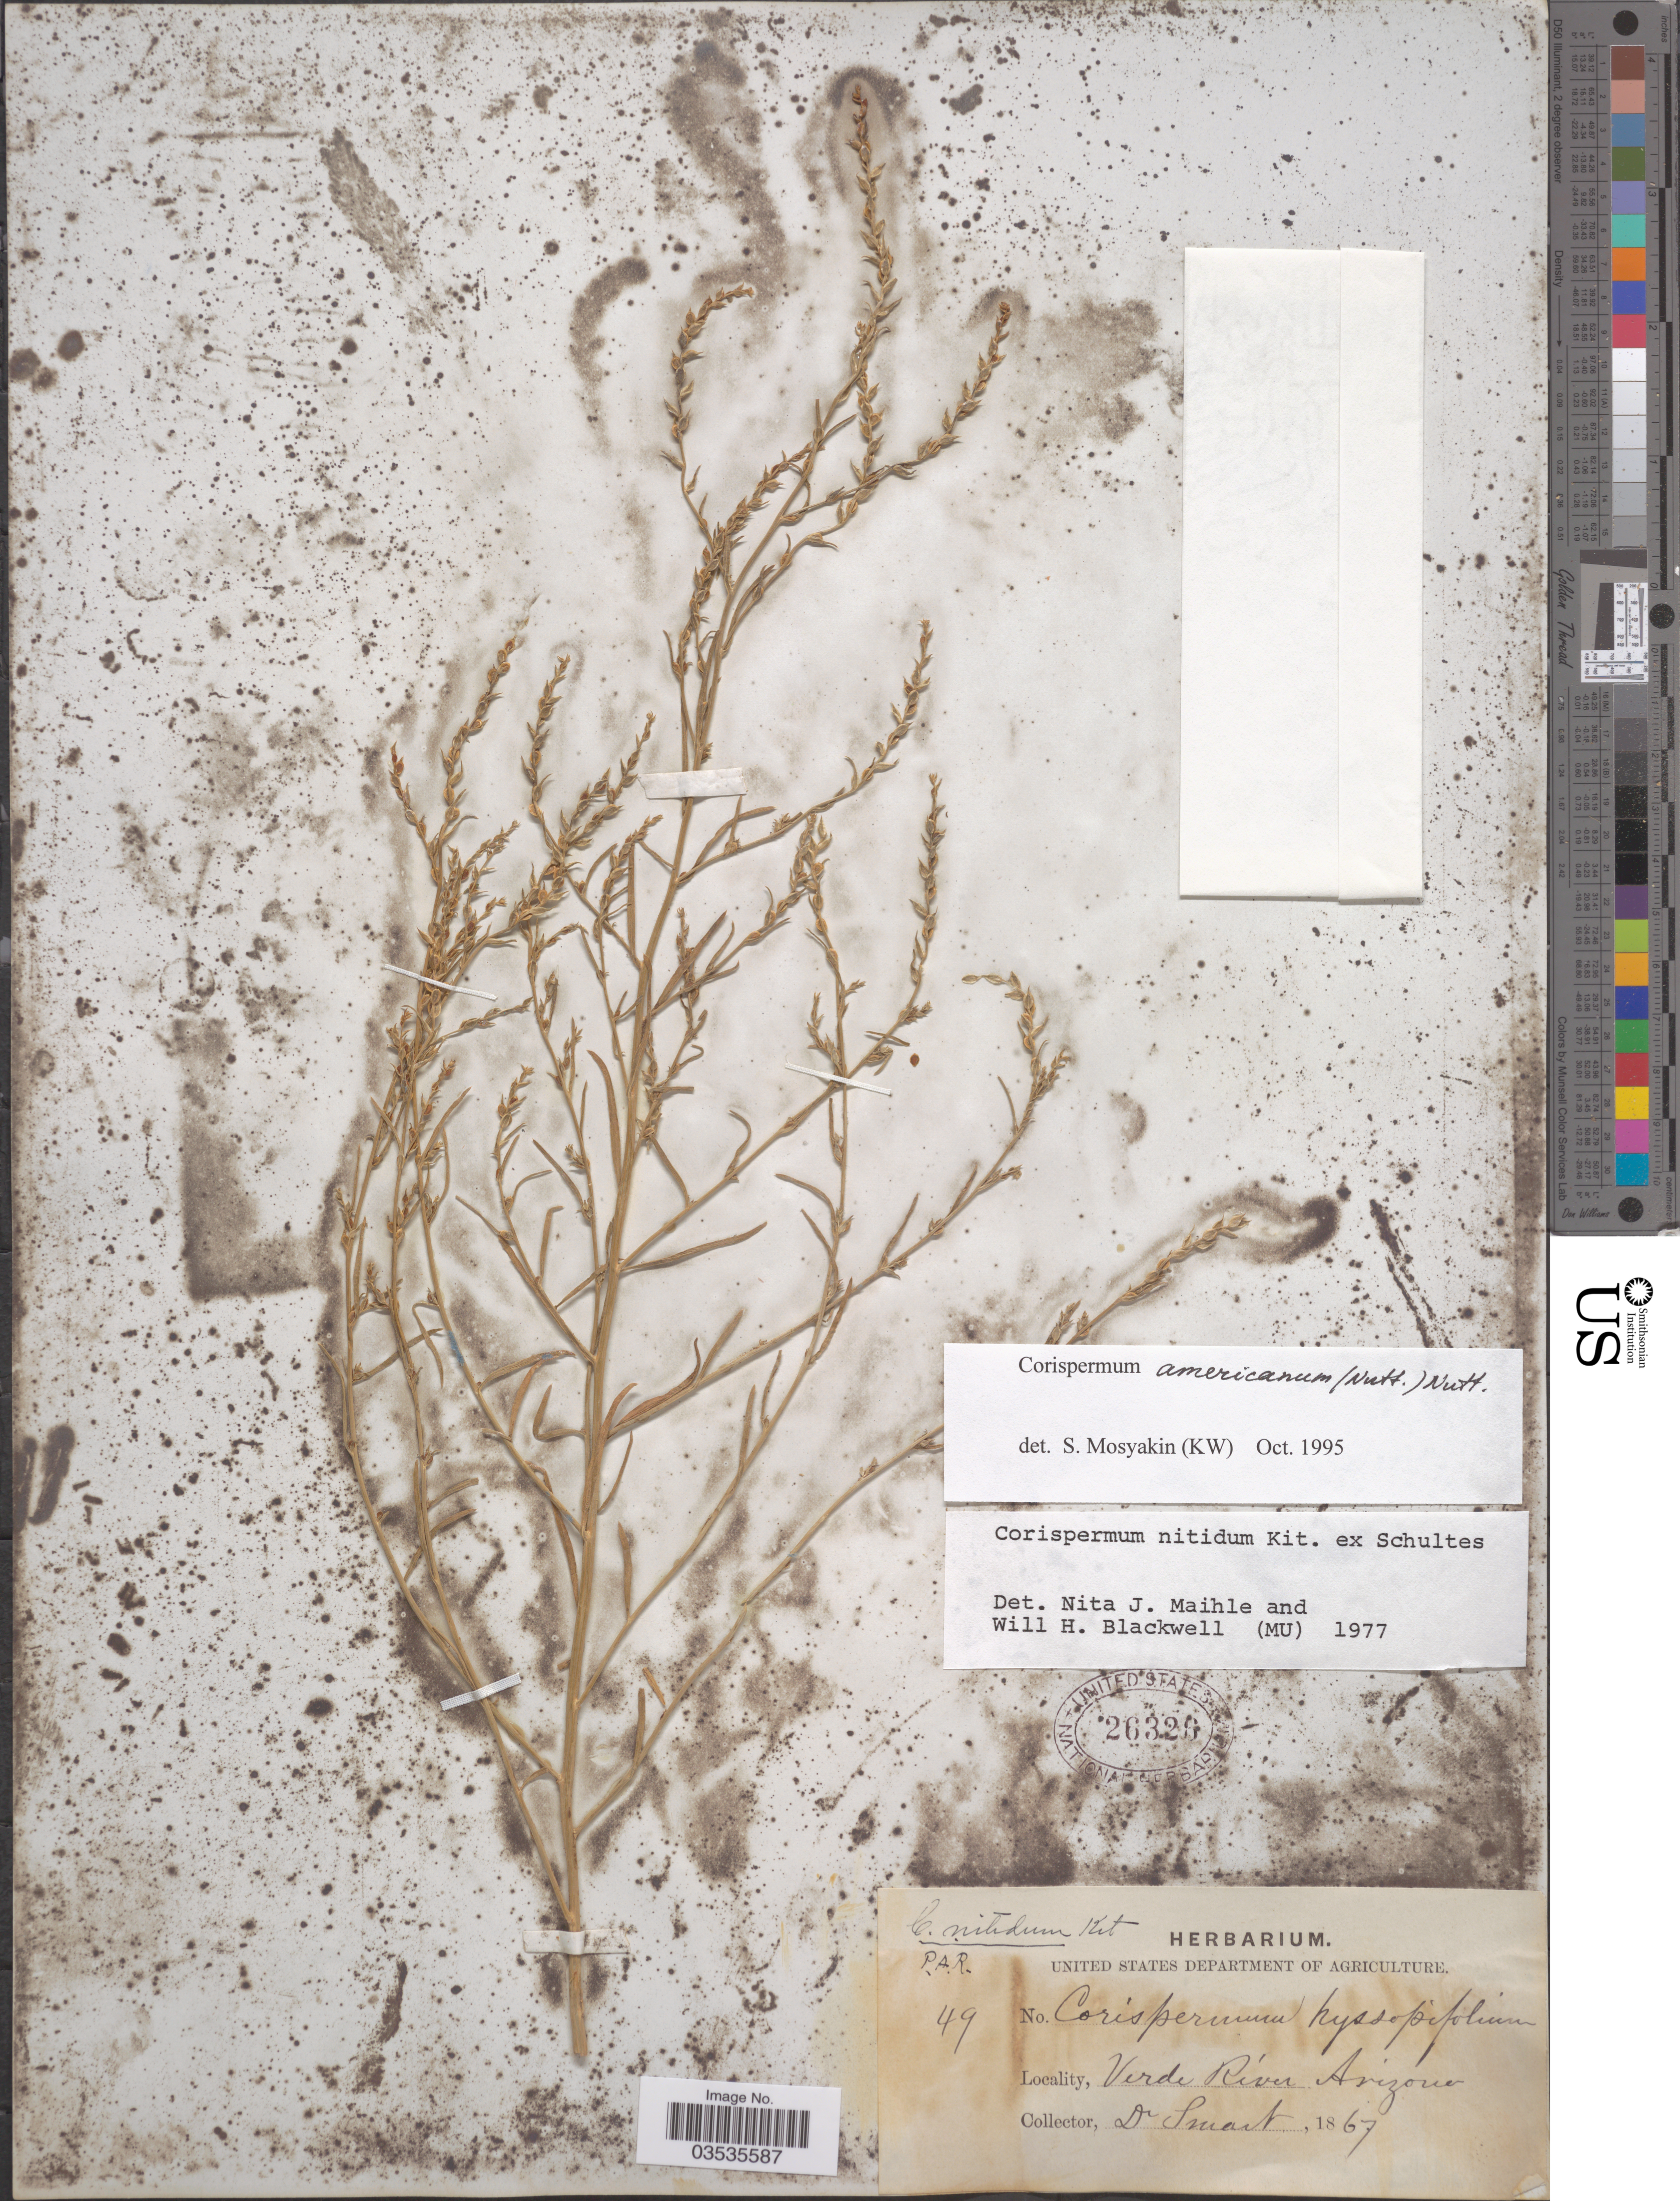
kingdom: Plantae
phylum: Tracheophyta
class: Magnoliopsida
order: Caryophyllales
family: Amaranthaceae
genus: Corispermum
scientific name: Corispermum americanum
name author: (Nutt.) Nutt.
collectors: -. Smart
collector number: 49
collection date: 1867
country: United States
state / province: Arizona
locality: Verde River.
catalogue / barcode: US 26326